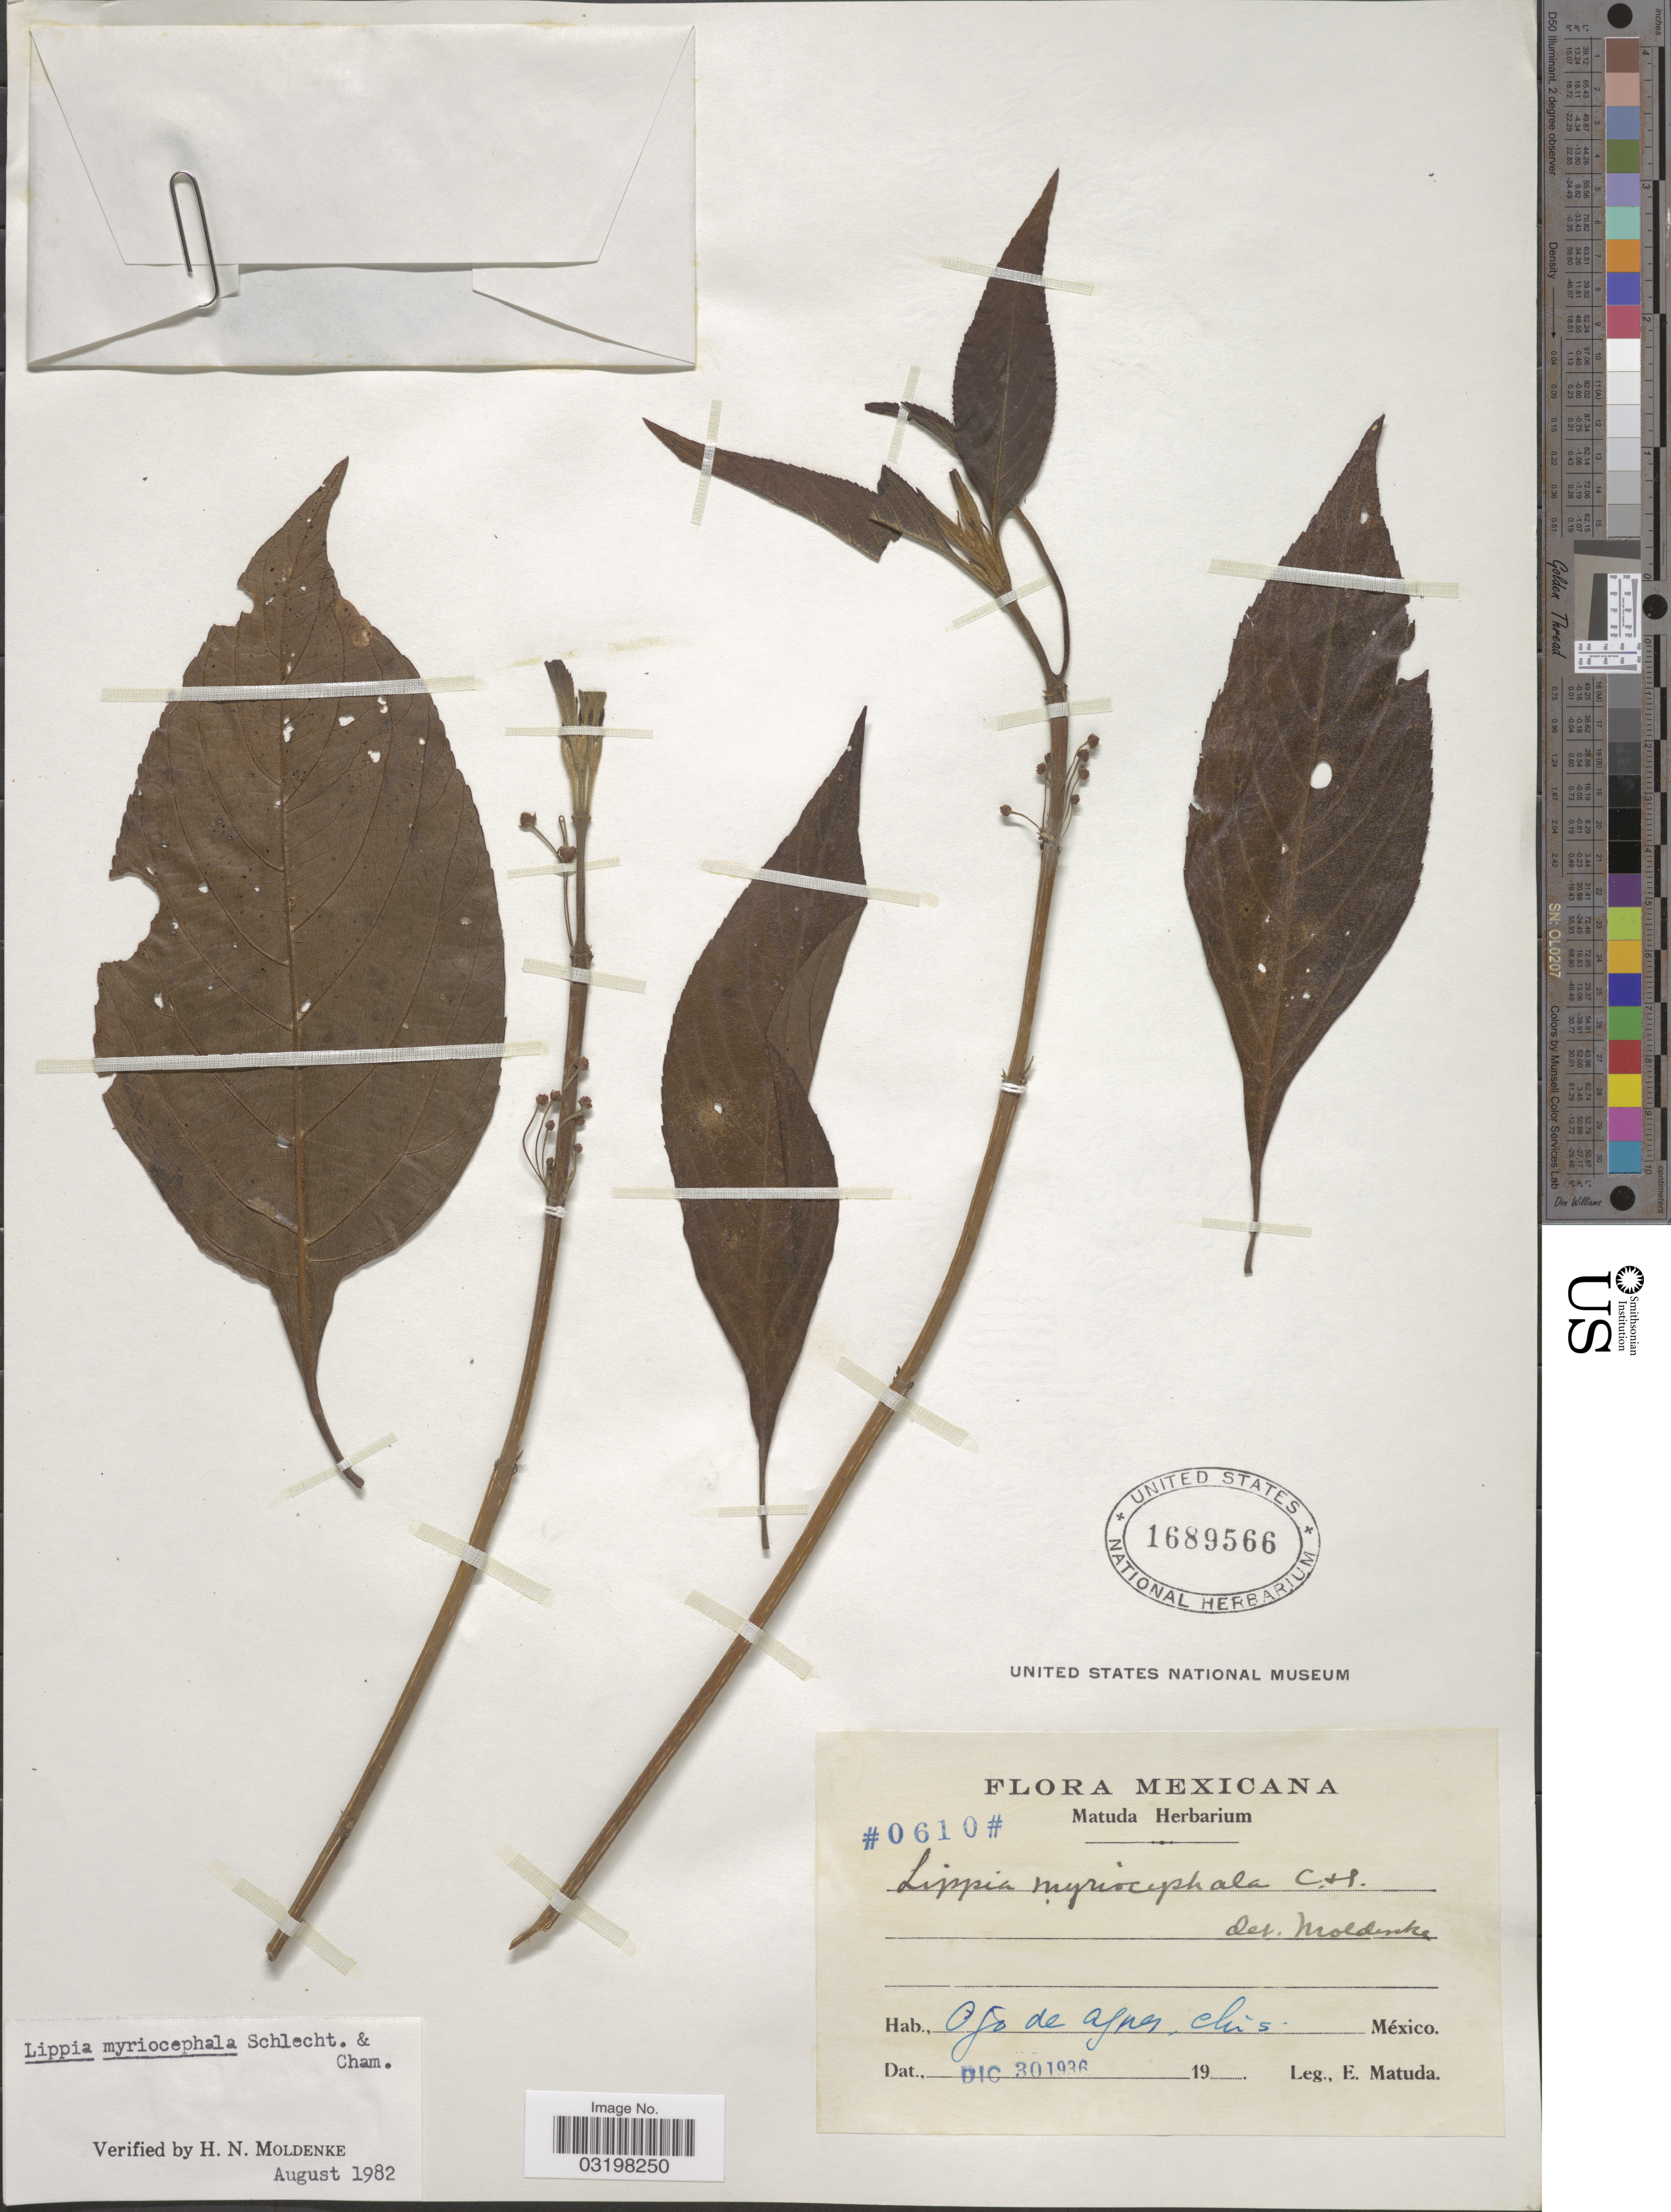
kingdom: Plantae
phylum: Tracheophyta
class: Magnoliopsida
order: Lamiales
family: Verbenaceae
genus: Lippia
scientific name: Lippia myriocephala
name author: Schltdl. & Cham.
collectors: E. Matuda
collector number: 0610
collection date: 1936-12-30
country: Mexico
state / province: Chiapas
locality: Ojo de Agua.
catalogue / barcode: US 1689566